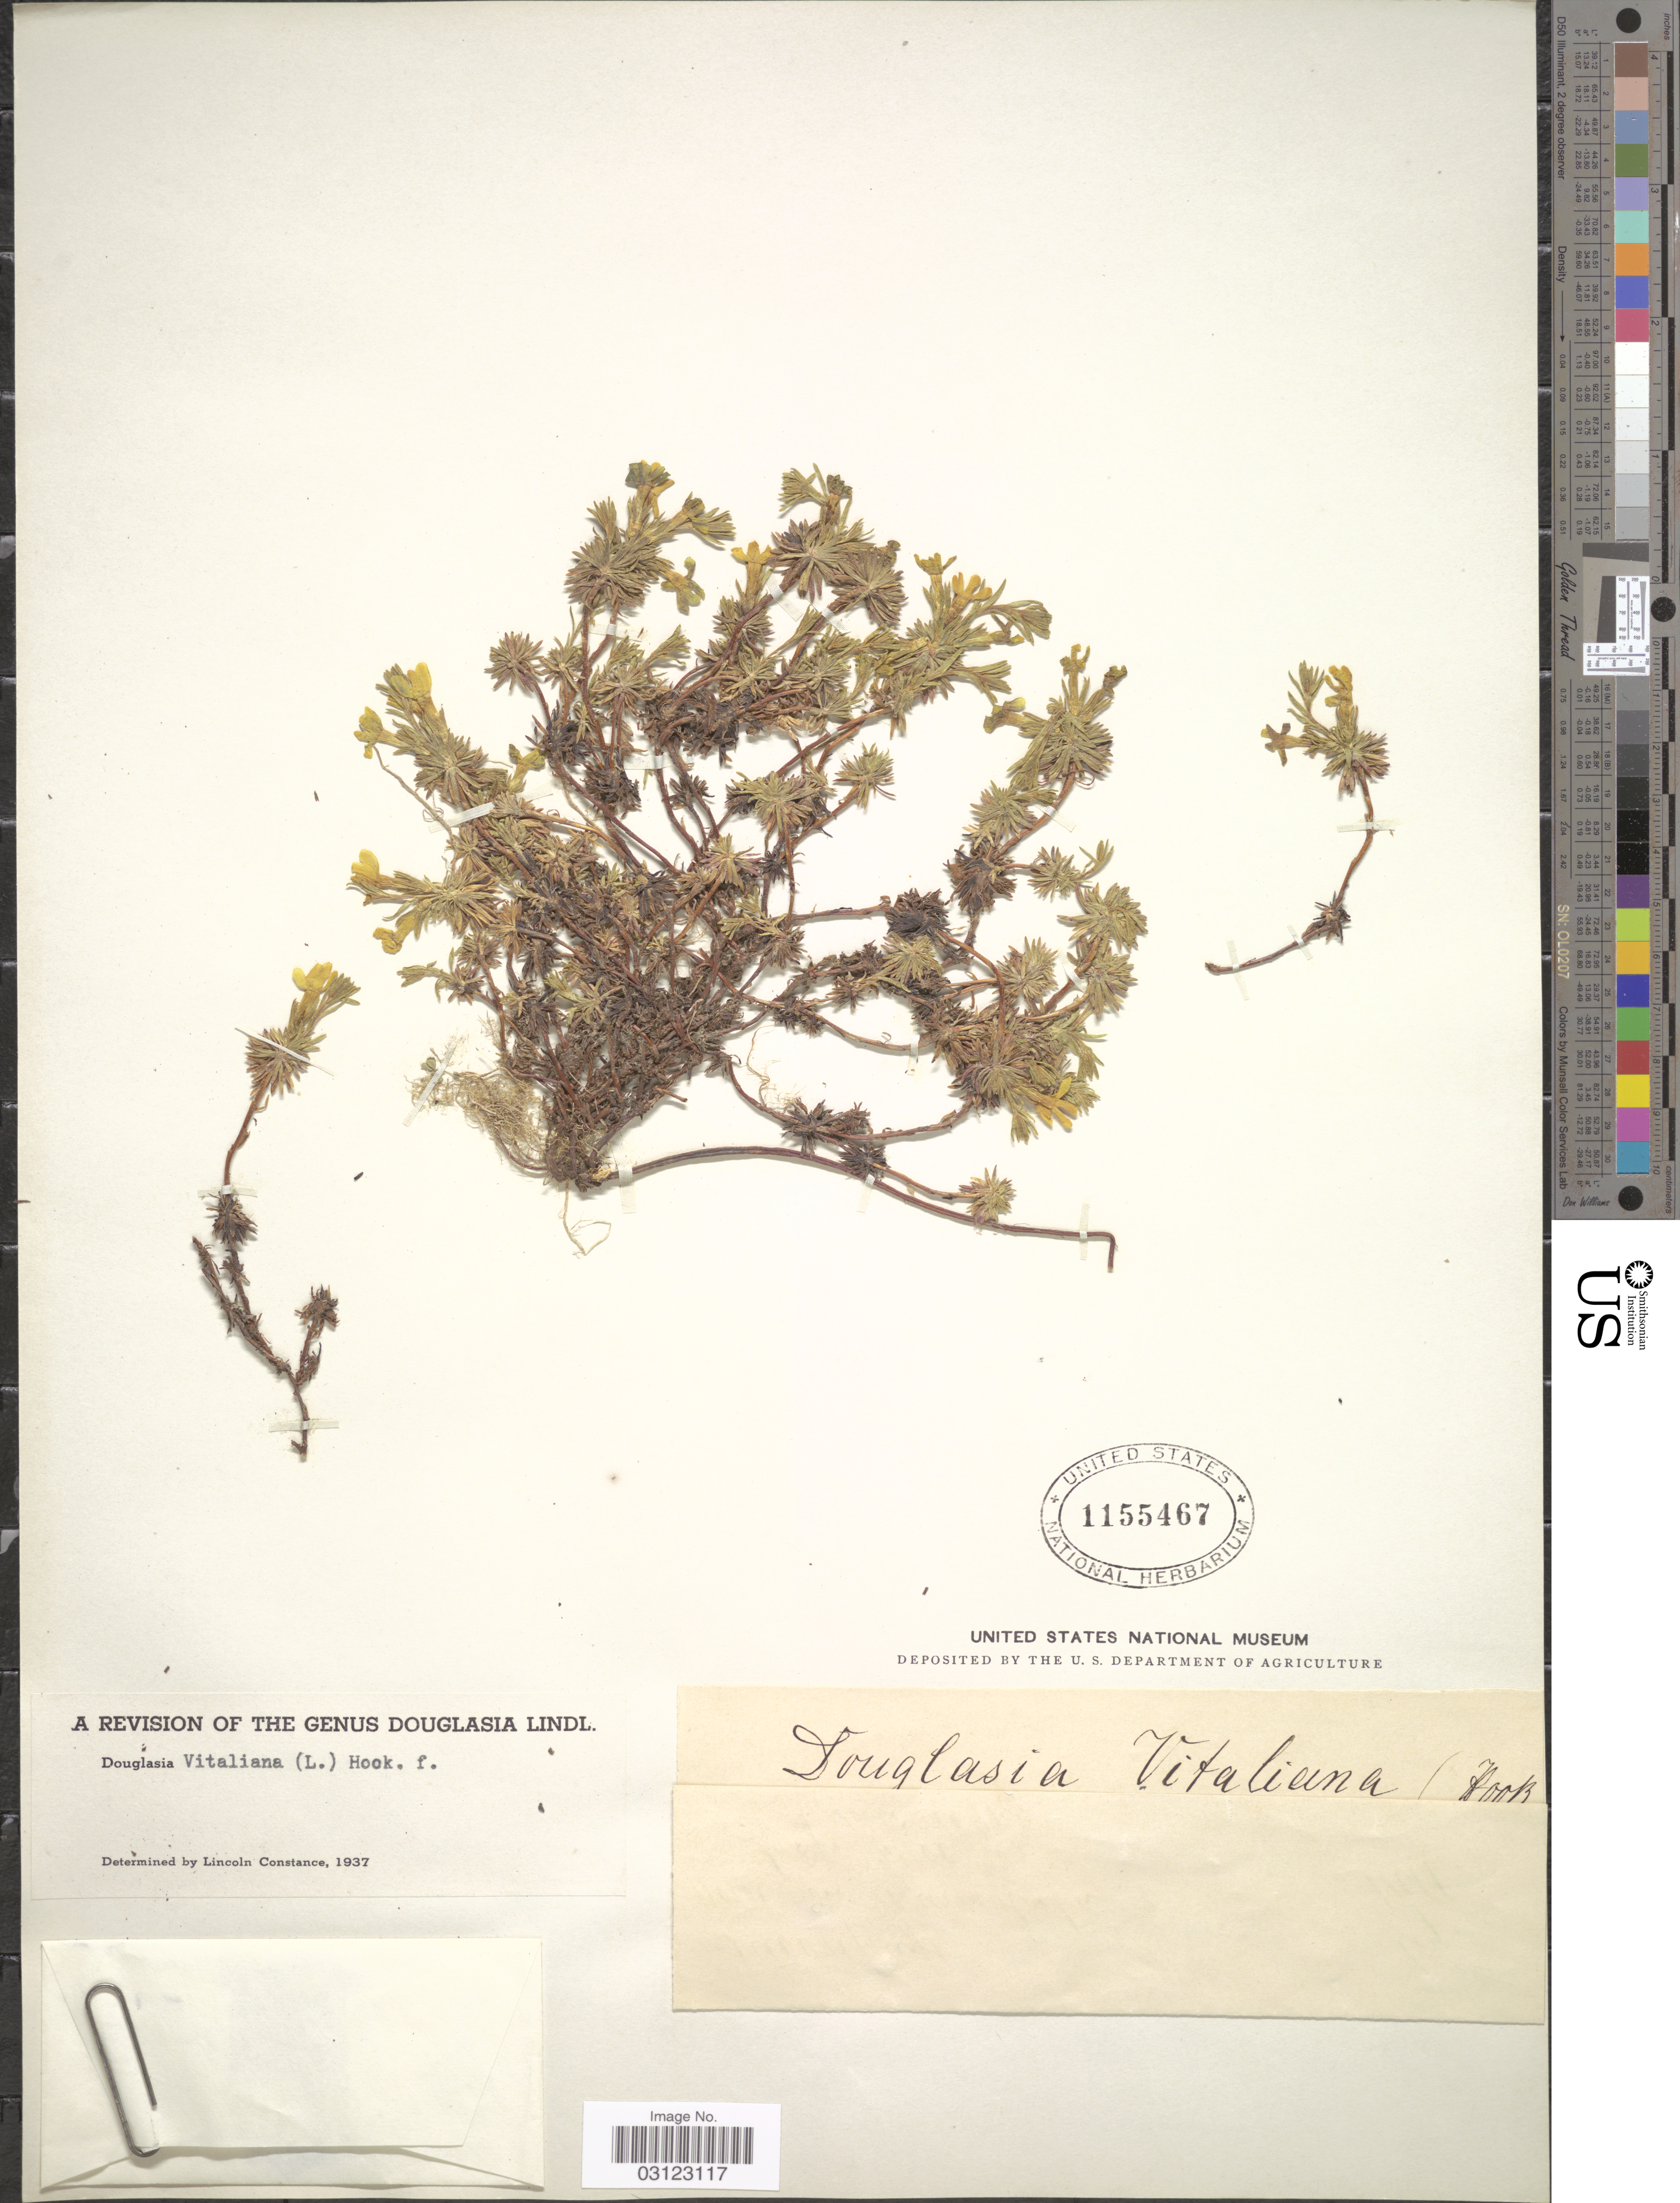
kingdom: Plantae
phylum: Tracheophyta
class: Magnoliopsida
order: Ericales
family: Primulaceae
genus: Douglasia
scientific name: Douglasia vitaliana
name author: (L.) Hook. f. ex B.D. Jacks.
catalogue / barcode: US 1155467